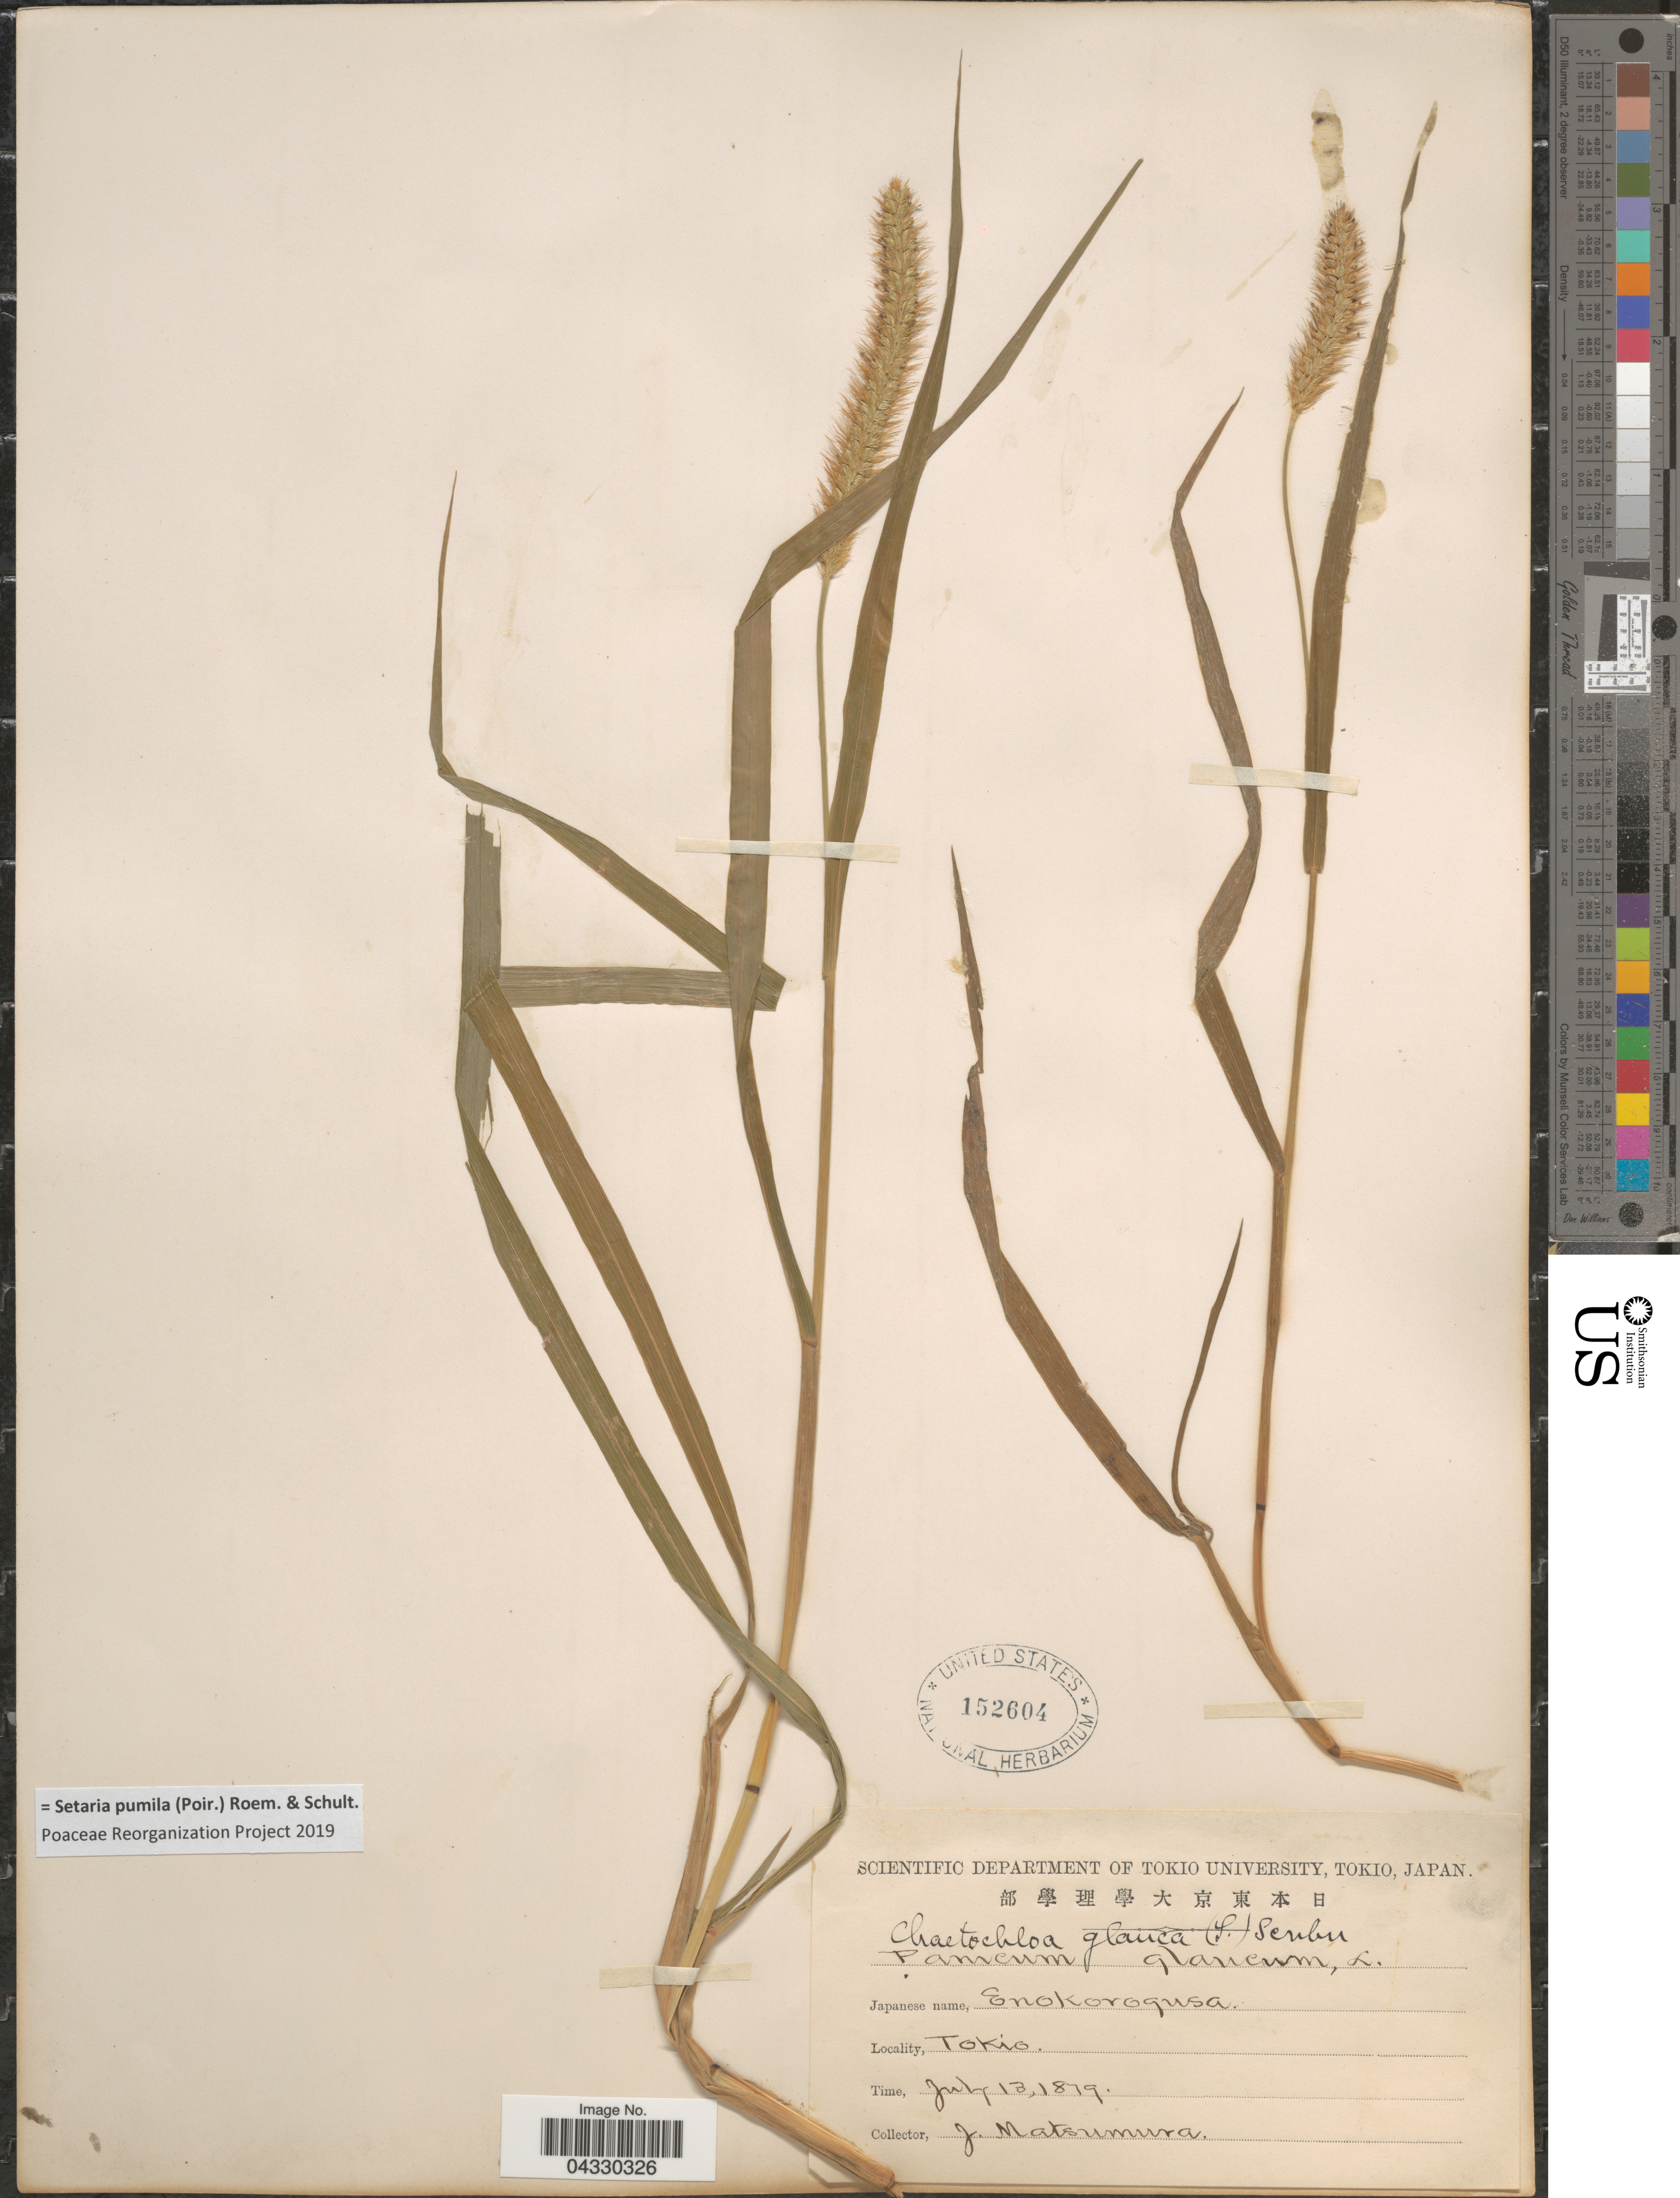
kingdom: Plantae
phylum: Tracheophyta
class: Liliopsida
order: Poales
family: Poaceae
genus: Setaria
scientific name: Setaria pumila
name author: (Poir.) Roem. & Schult.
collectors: J. Matsumura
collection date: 1819-07-13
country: Japan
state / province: Tokyo, Federal City of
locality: Tokio.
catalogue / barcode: US 152604